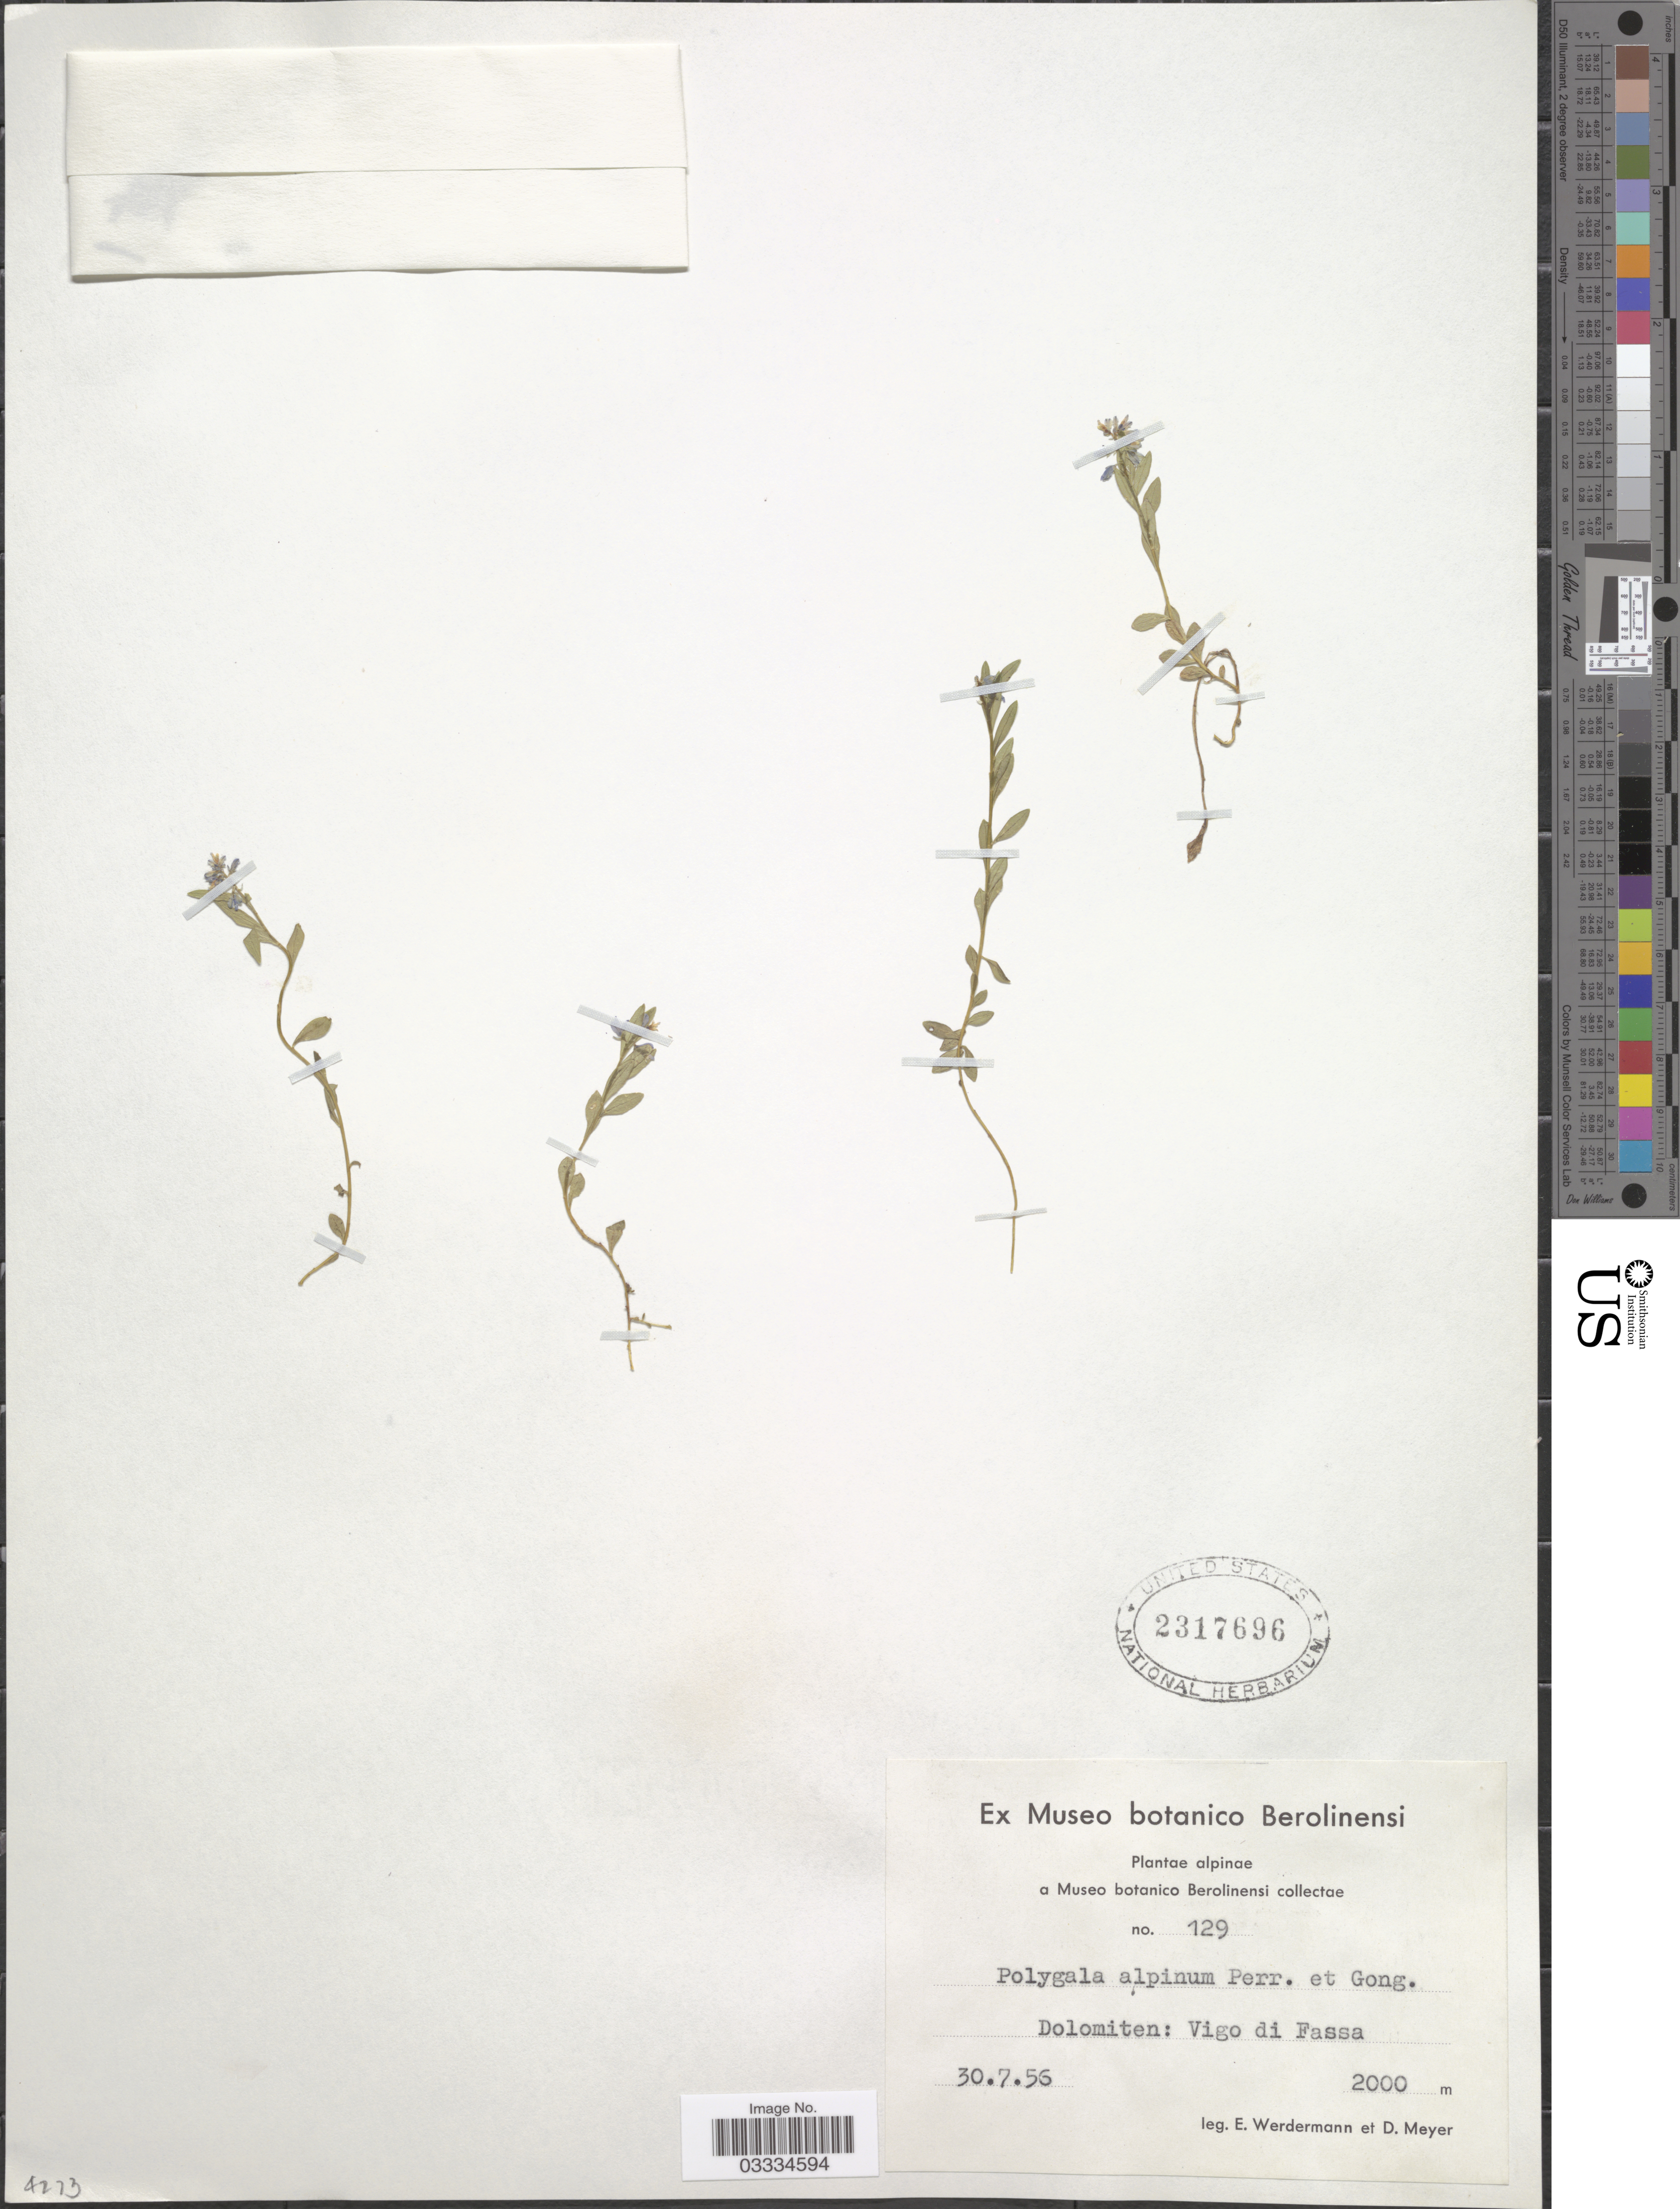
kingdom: Plantae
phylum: Tracheophyta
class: Magnoliopsida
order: Fabales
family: Polygalaceae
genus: Polygala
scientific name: Polygala alpina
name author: Steud.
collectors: E. Werdermann & D. Meyer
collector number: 129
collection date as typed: Transcribed d/m/y: 30/7/56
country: Italy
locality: Alpinae. Dolomiten: Vigo di Fassa.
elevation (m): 2000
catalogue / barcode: US 2317696